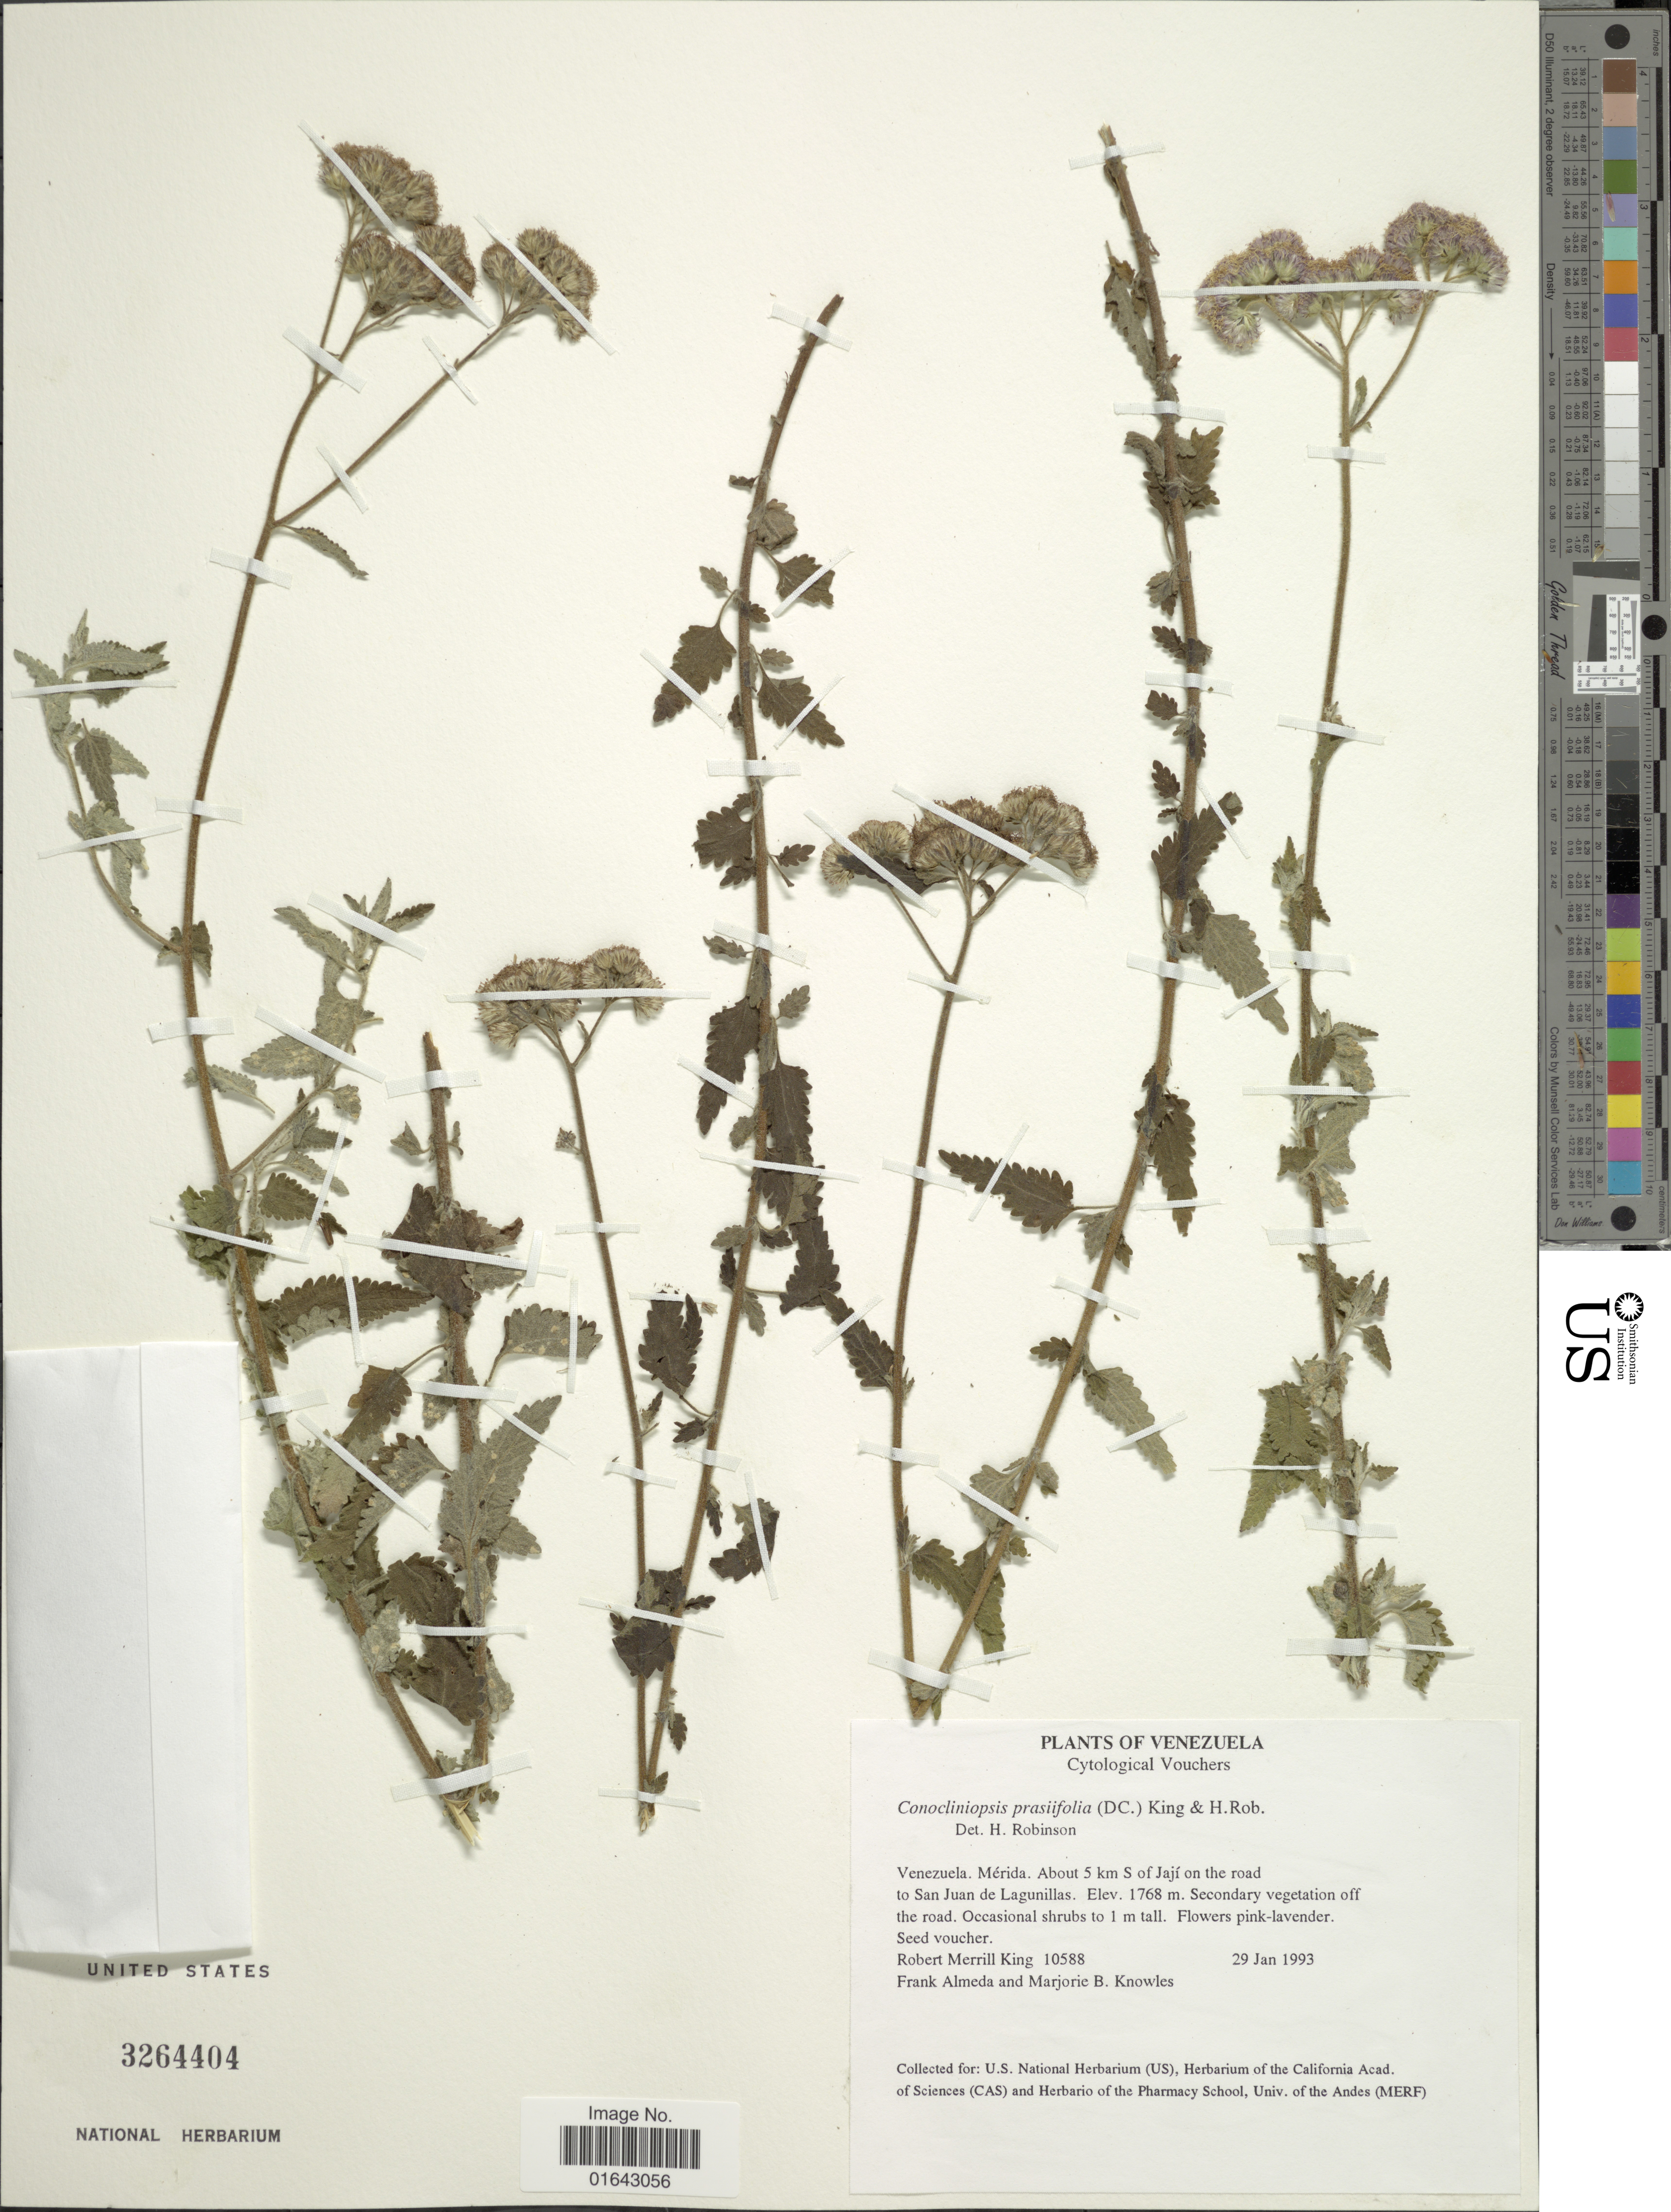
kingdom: Plantae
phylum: Tracheophyta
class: Magnoliopsida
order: Asterales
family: Asteraceae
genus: Conocliniopsis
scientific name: Conocliniopsis prasiifolia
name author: (DC.) R.M. King & H. Rob.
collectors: R. M. King, F. Almeda & M. B. Knowles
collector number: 10588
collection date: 1993-01-29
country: Venezuela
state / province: Mérida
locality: Venezuela. Mérida. About 5 km S of Jají on the road to San Juan de Lagunillas.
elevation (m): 1768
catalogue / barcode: US 3264404